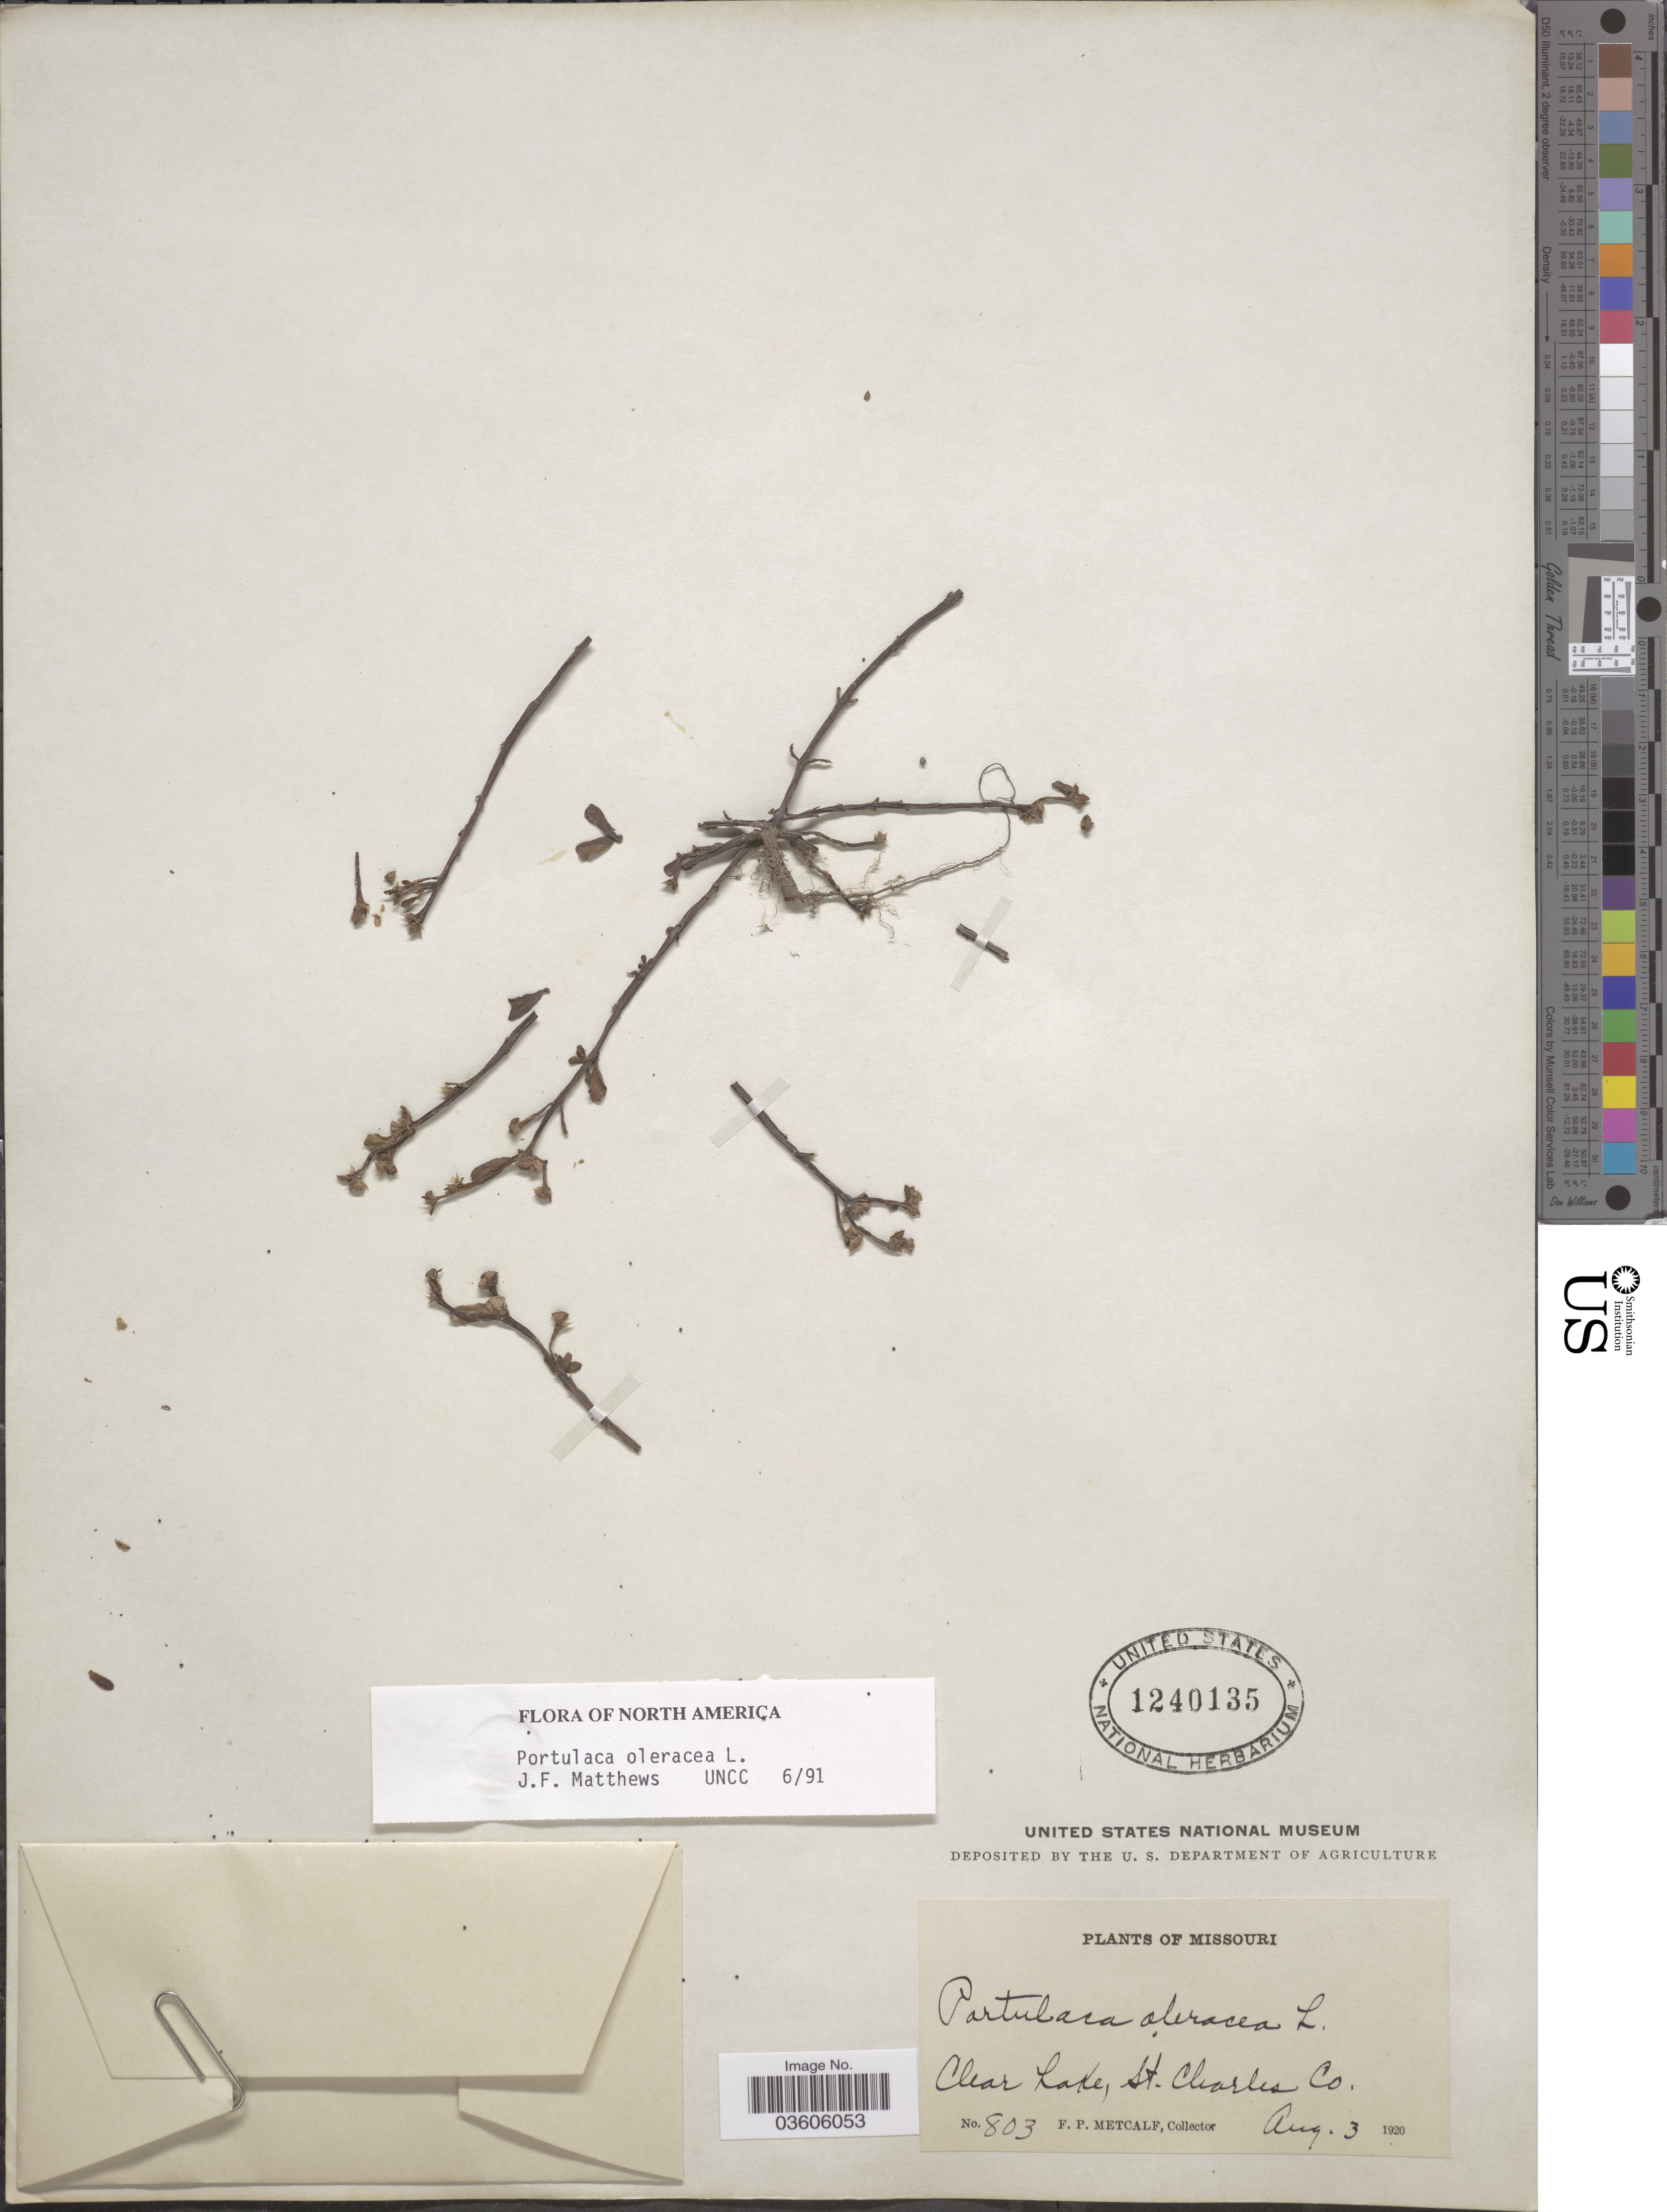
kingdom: Plantae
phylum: Tracheophyta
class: Magnoliopsida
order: Caryophyllales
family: Portulacaceae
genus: Portulaca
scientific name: Portulaca oleracea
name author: L.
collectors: F. Metcalf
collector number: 803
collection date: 1920-08-03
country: United States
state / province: Missouri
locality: Clear Lake, St. Charles Co.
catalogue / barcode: US 1240135